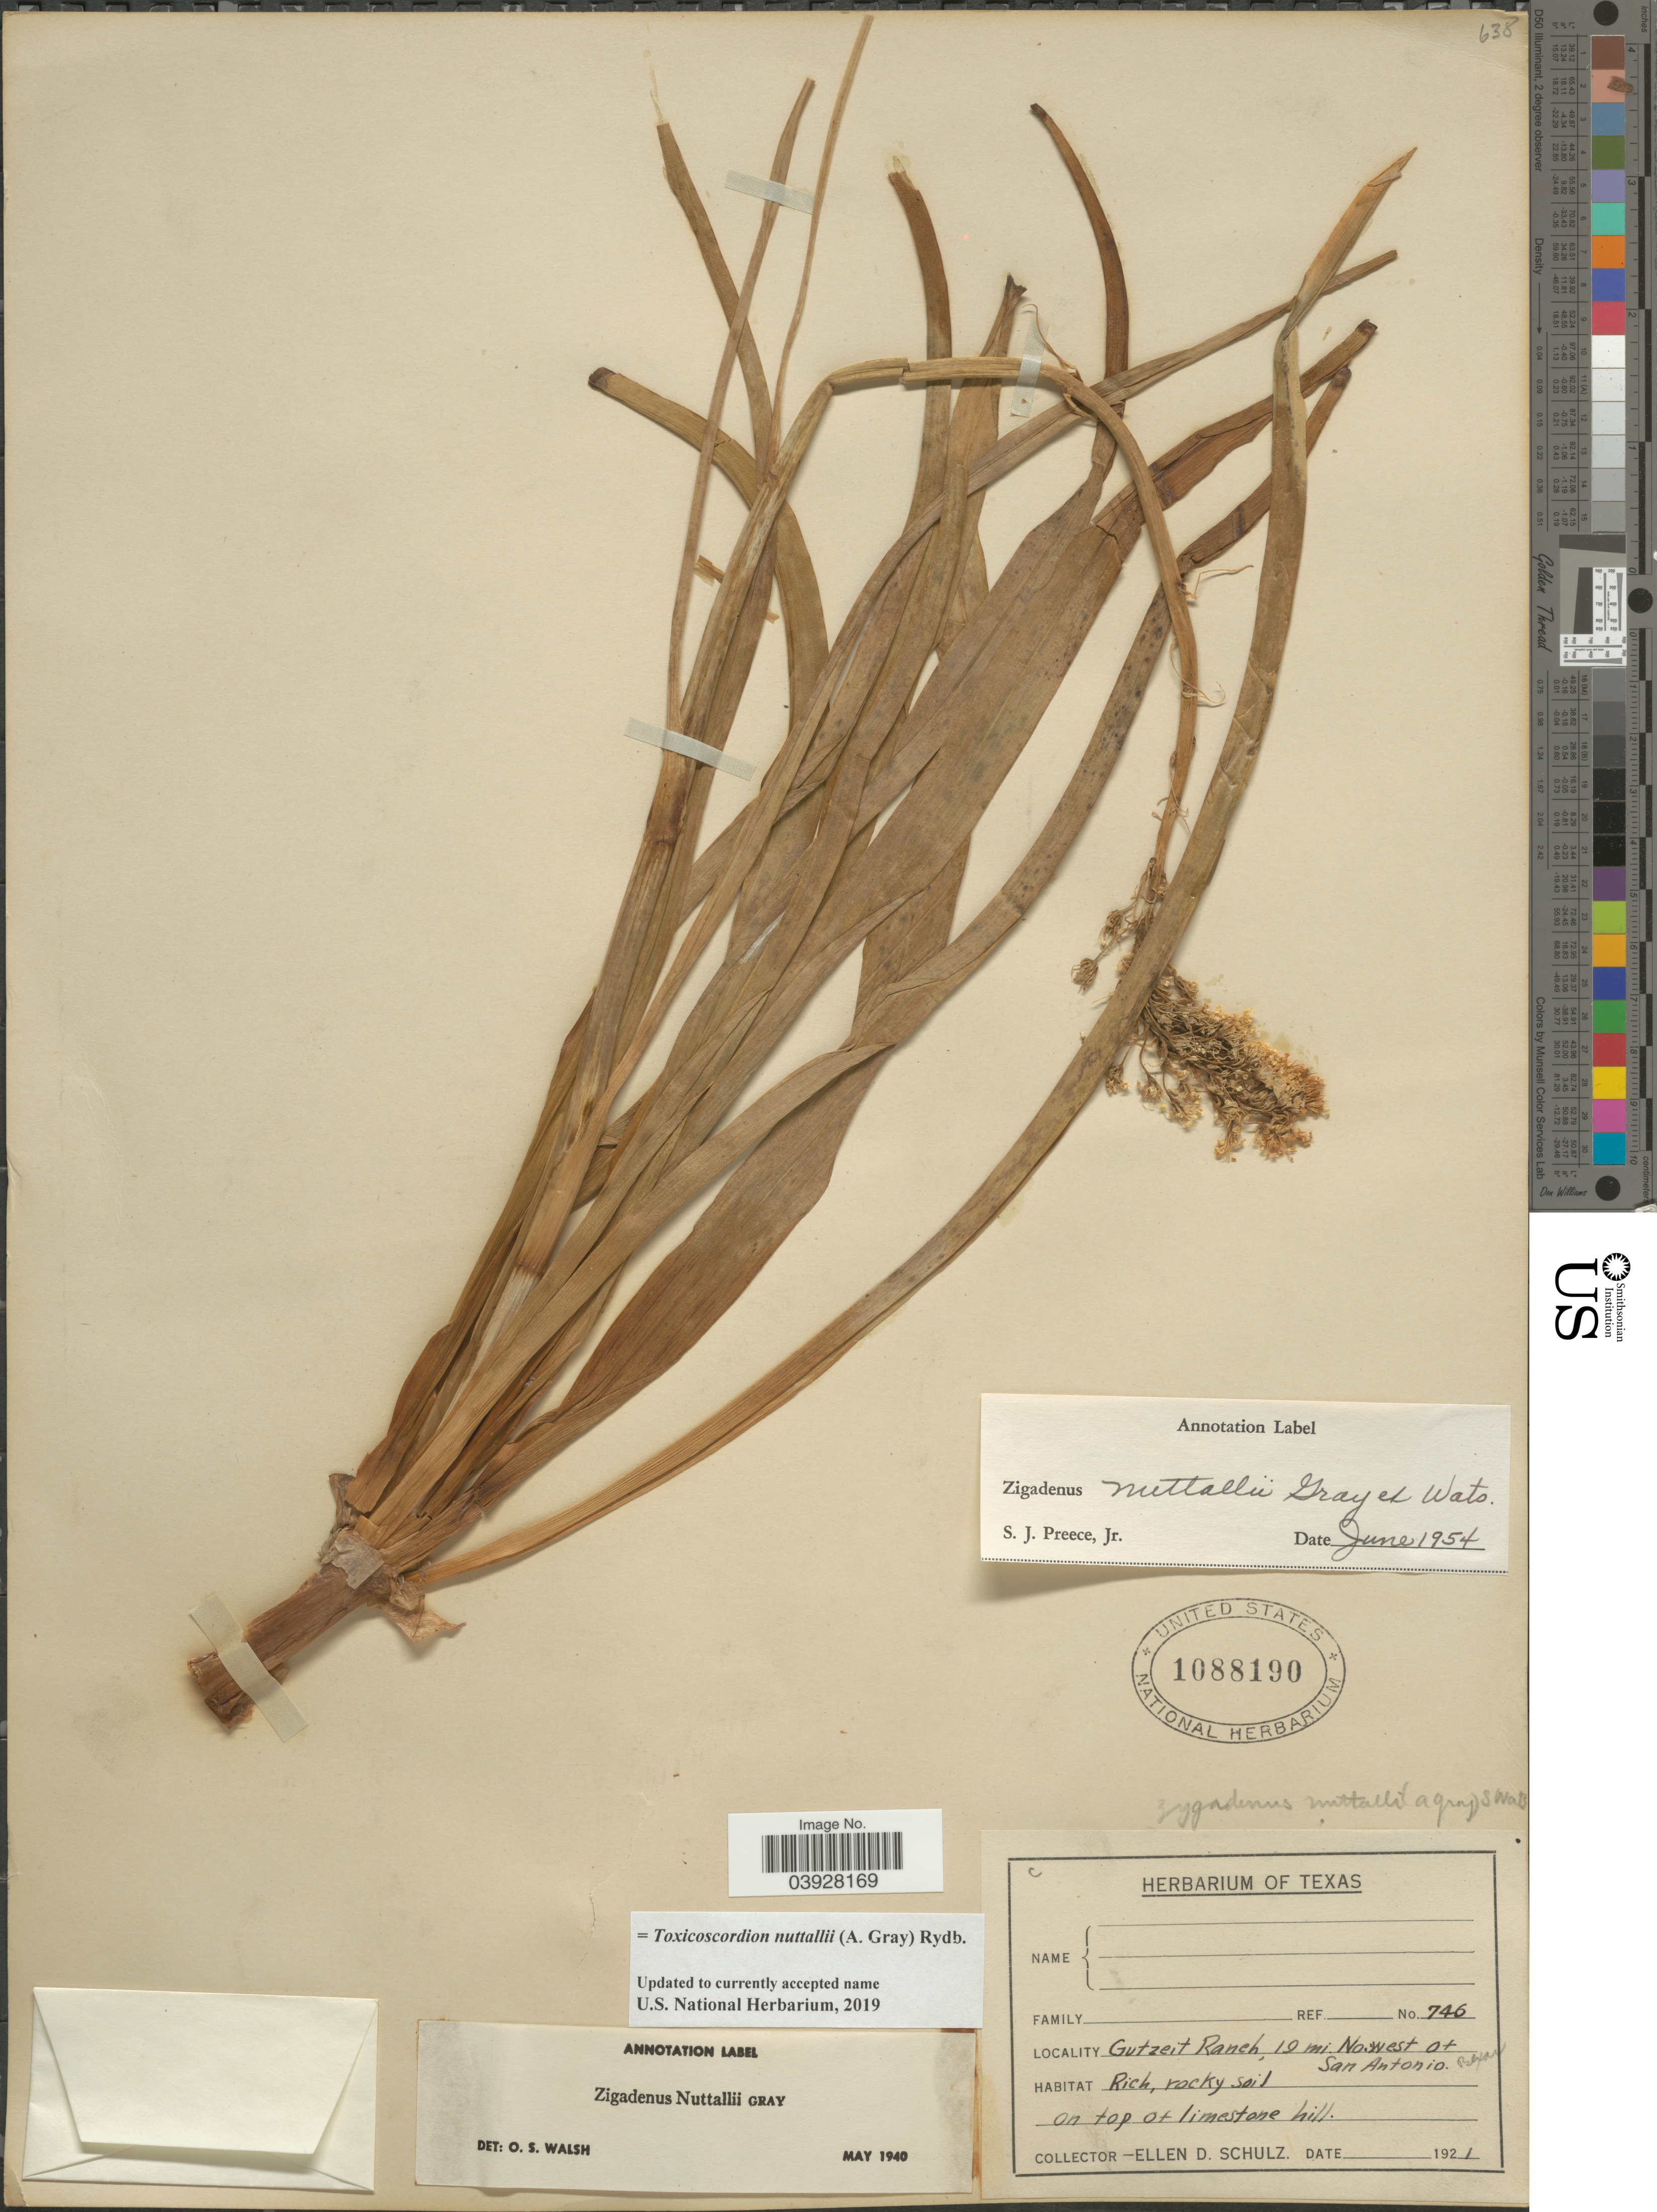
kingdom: Plantae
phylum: Tracheophyta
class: Liliopsida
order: Liliales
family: Melanthiaceae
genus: Toxicoscordion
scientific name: Toxicoscordion nuttallii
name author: (A. Gray) Rydb.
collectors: E. D. Schulz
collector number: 746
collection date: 1921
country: United States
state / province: Texas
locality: Gutzeit Ranch, 19 mi. No.west at San Antonio.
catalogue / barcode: US 1088190